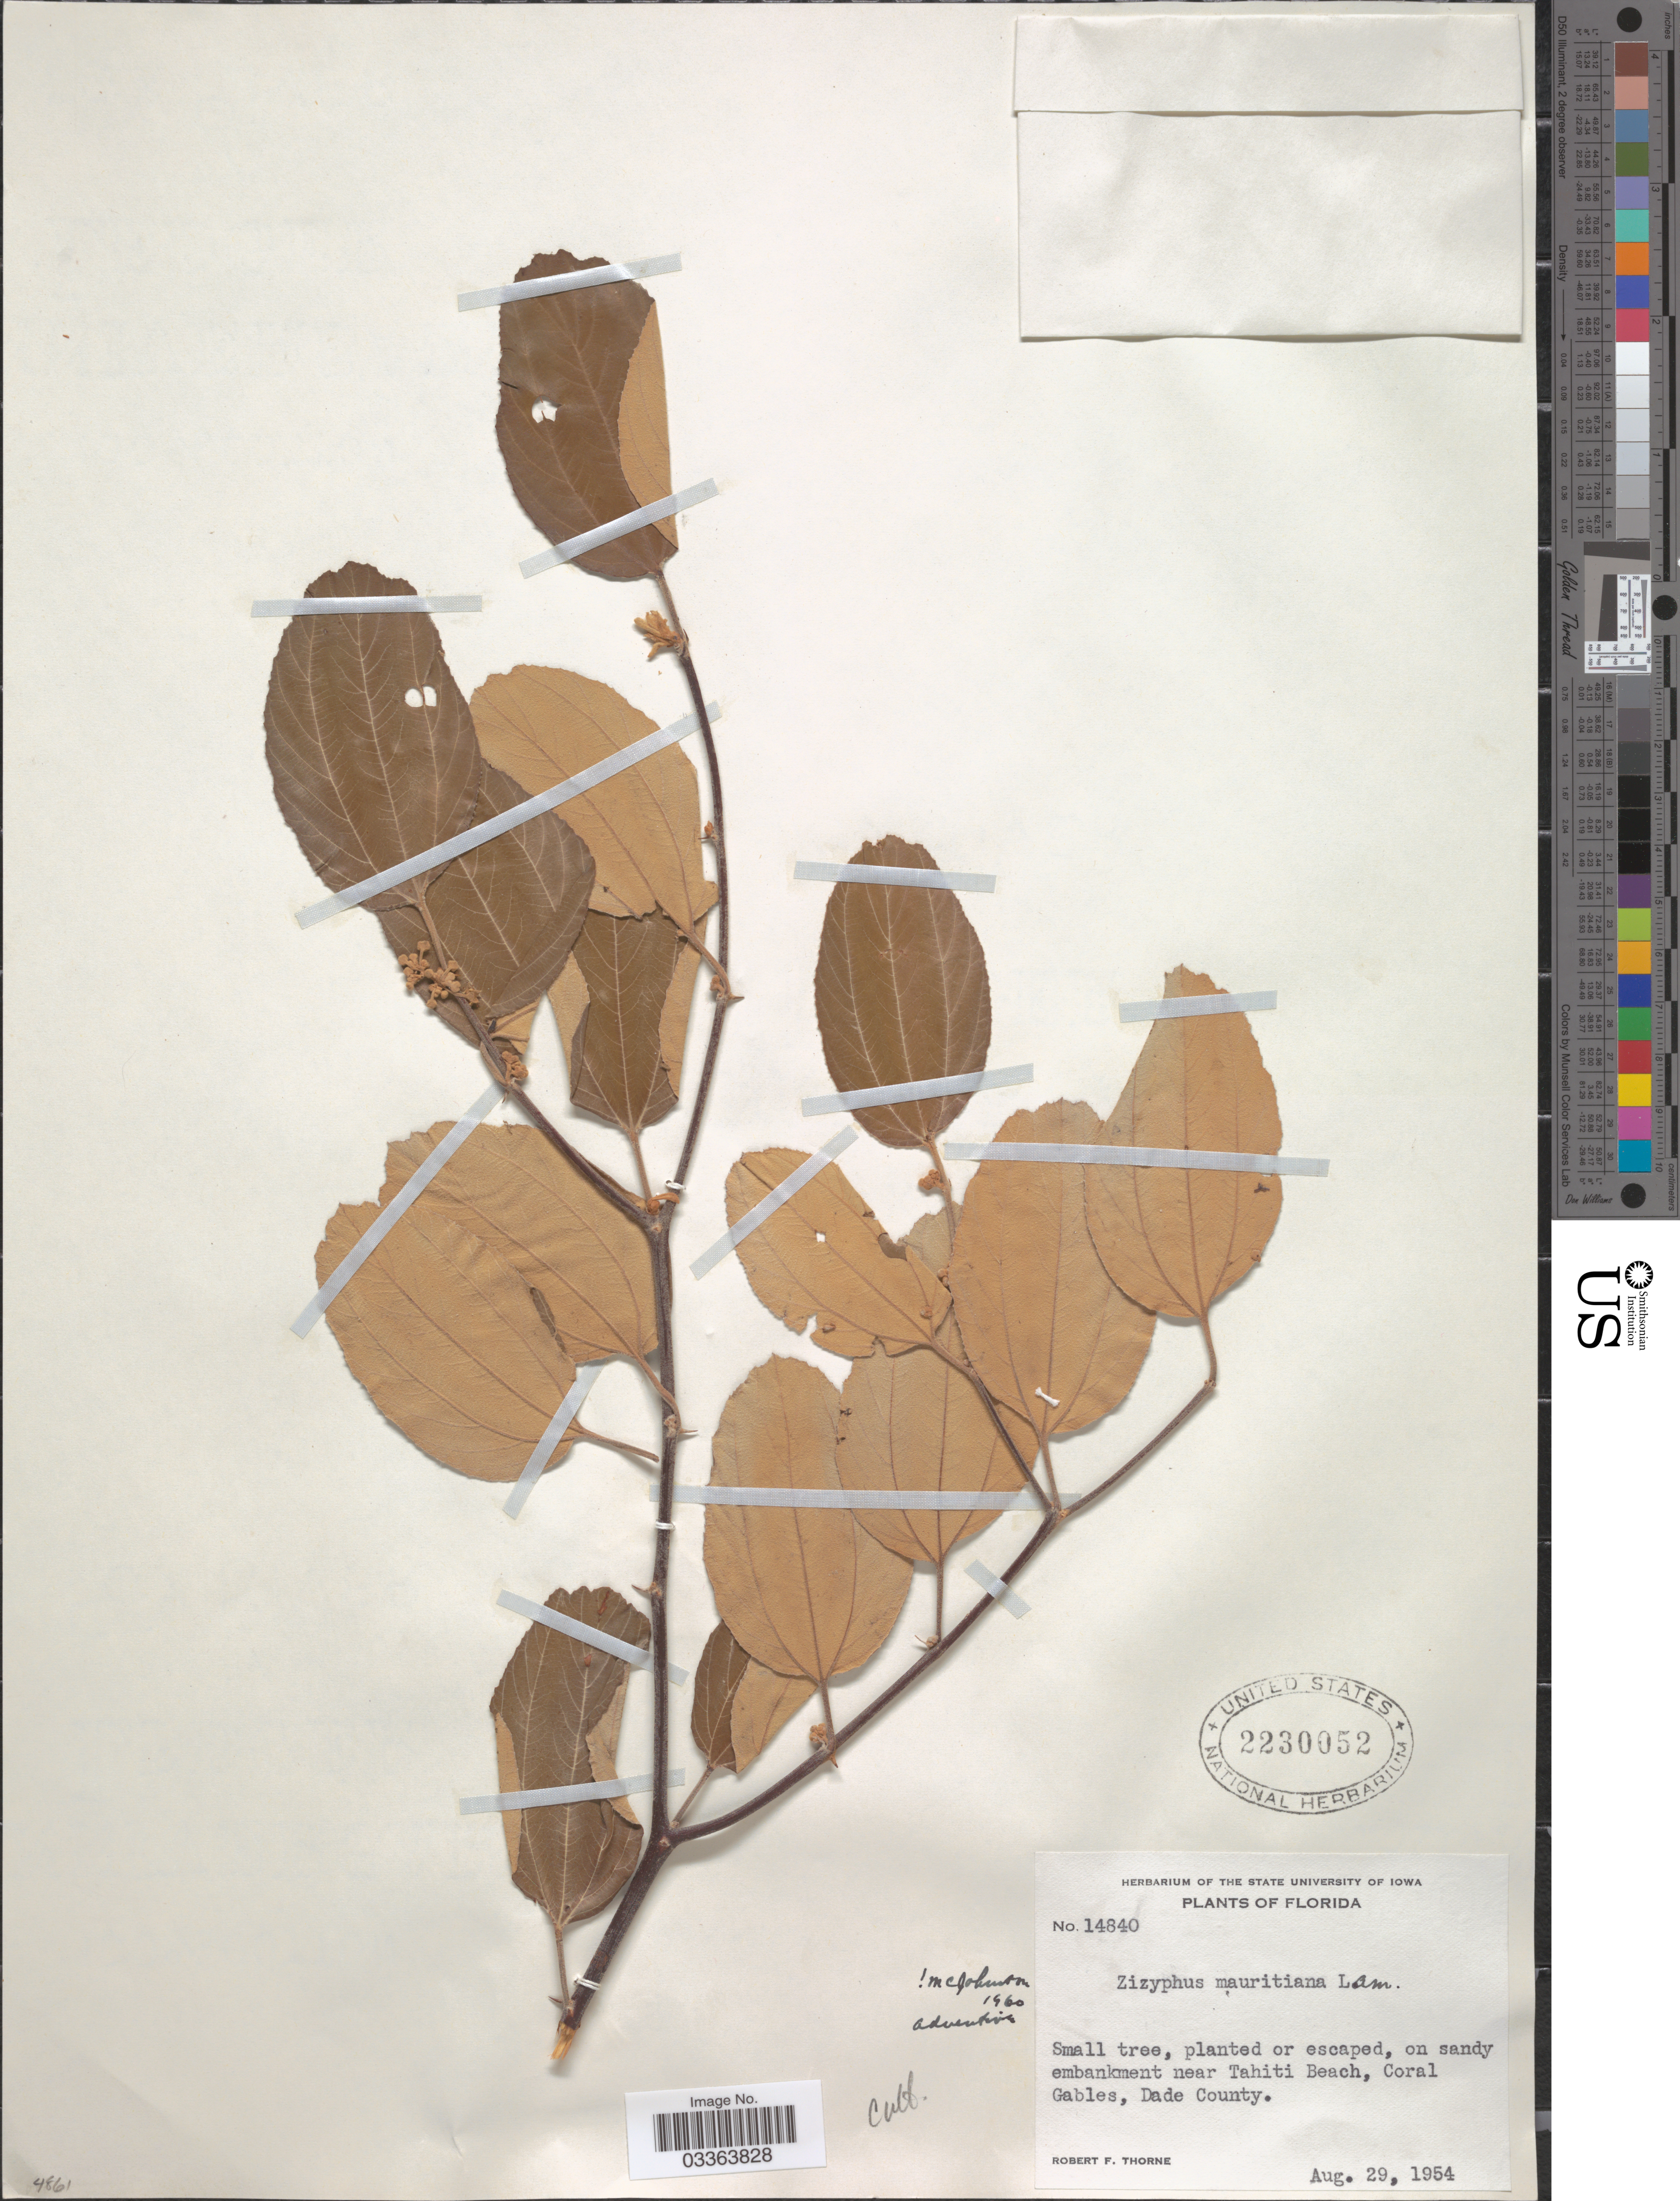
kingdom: Plantae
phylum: Tracheophyta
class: Magnoliopsida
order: Rosales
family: Rhamnaceae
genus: Ziziphus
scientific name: Ziziphus mauritiana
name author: Lam.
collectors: R. F. Thorne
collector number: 14840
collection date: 1954-08-29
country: United States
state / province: Florida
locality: On sandy embankment near Tahiti Beach, Coral Gables, Dade County.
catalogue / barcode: US 2230052